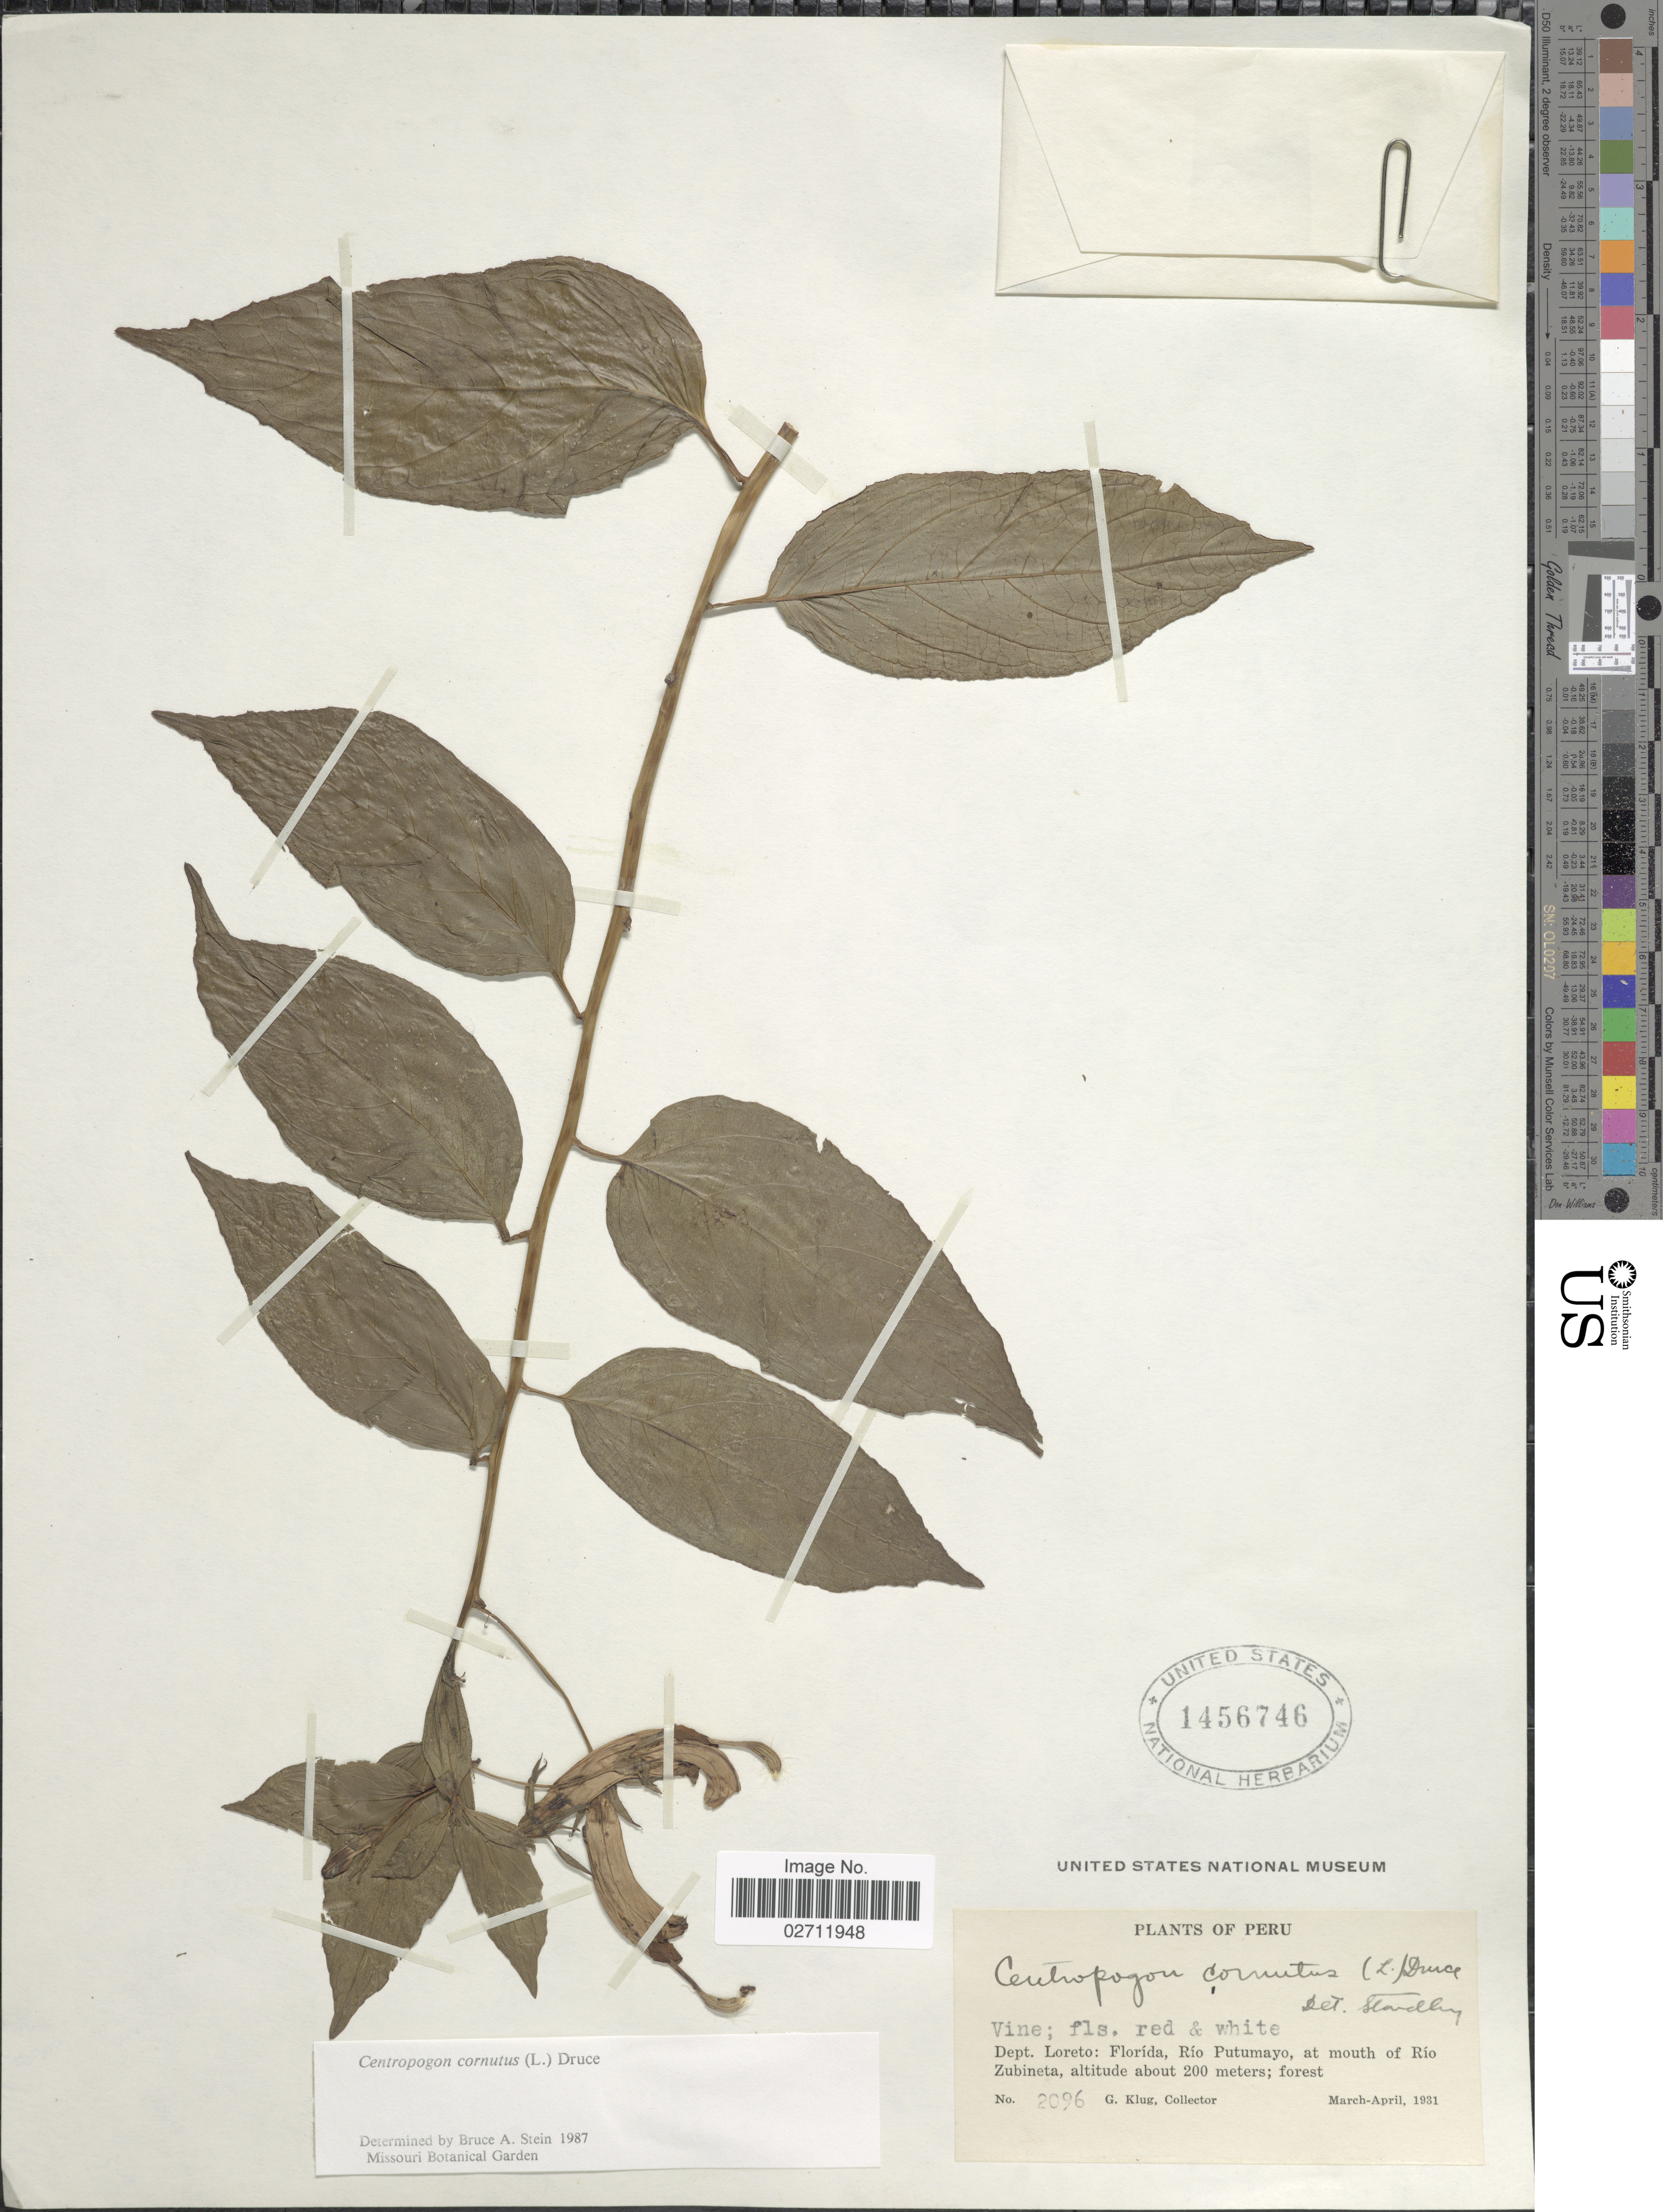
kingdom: Plantae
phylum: Tracheophyta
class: Magnoliopsida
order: Asterales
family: Campanulaceae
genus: Centropogon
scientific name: Centropogon cornutus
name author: (L.) Druce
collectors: G. Klug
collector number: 2096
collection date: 1931-03/1931-04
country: Peru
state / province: Loreto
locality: Florida, Rio Putumayo, at mouth of Rio Zubineta.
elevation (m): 200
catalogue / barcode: US 1456746